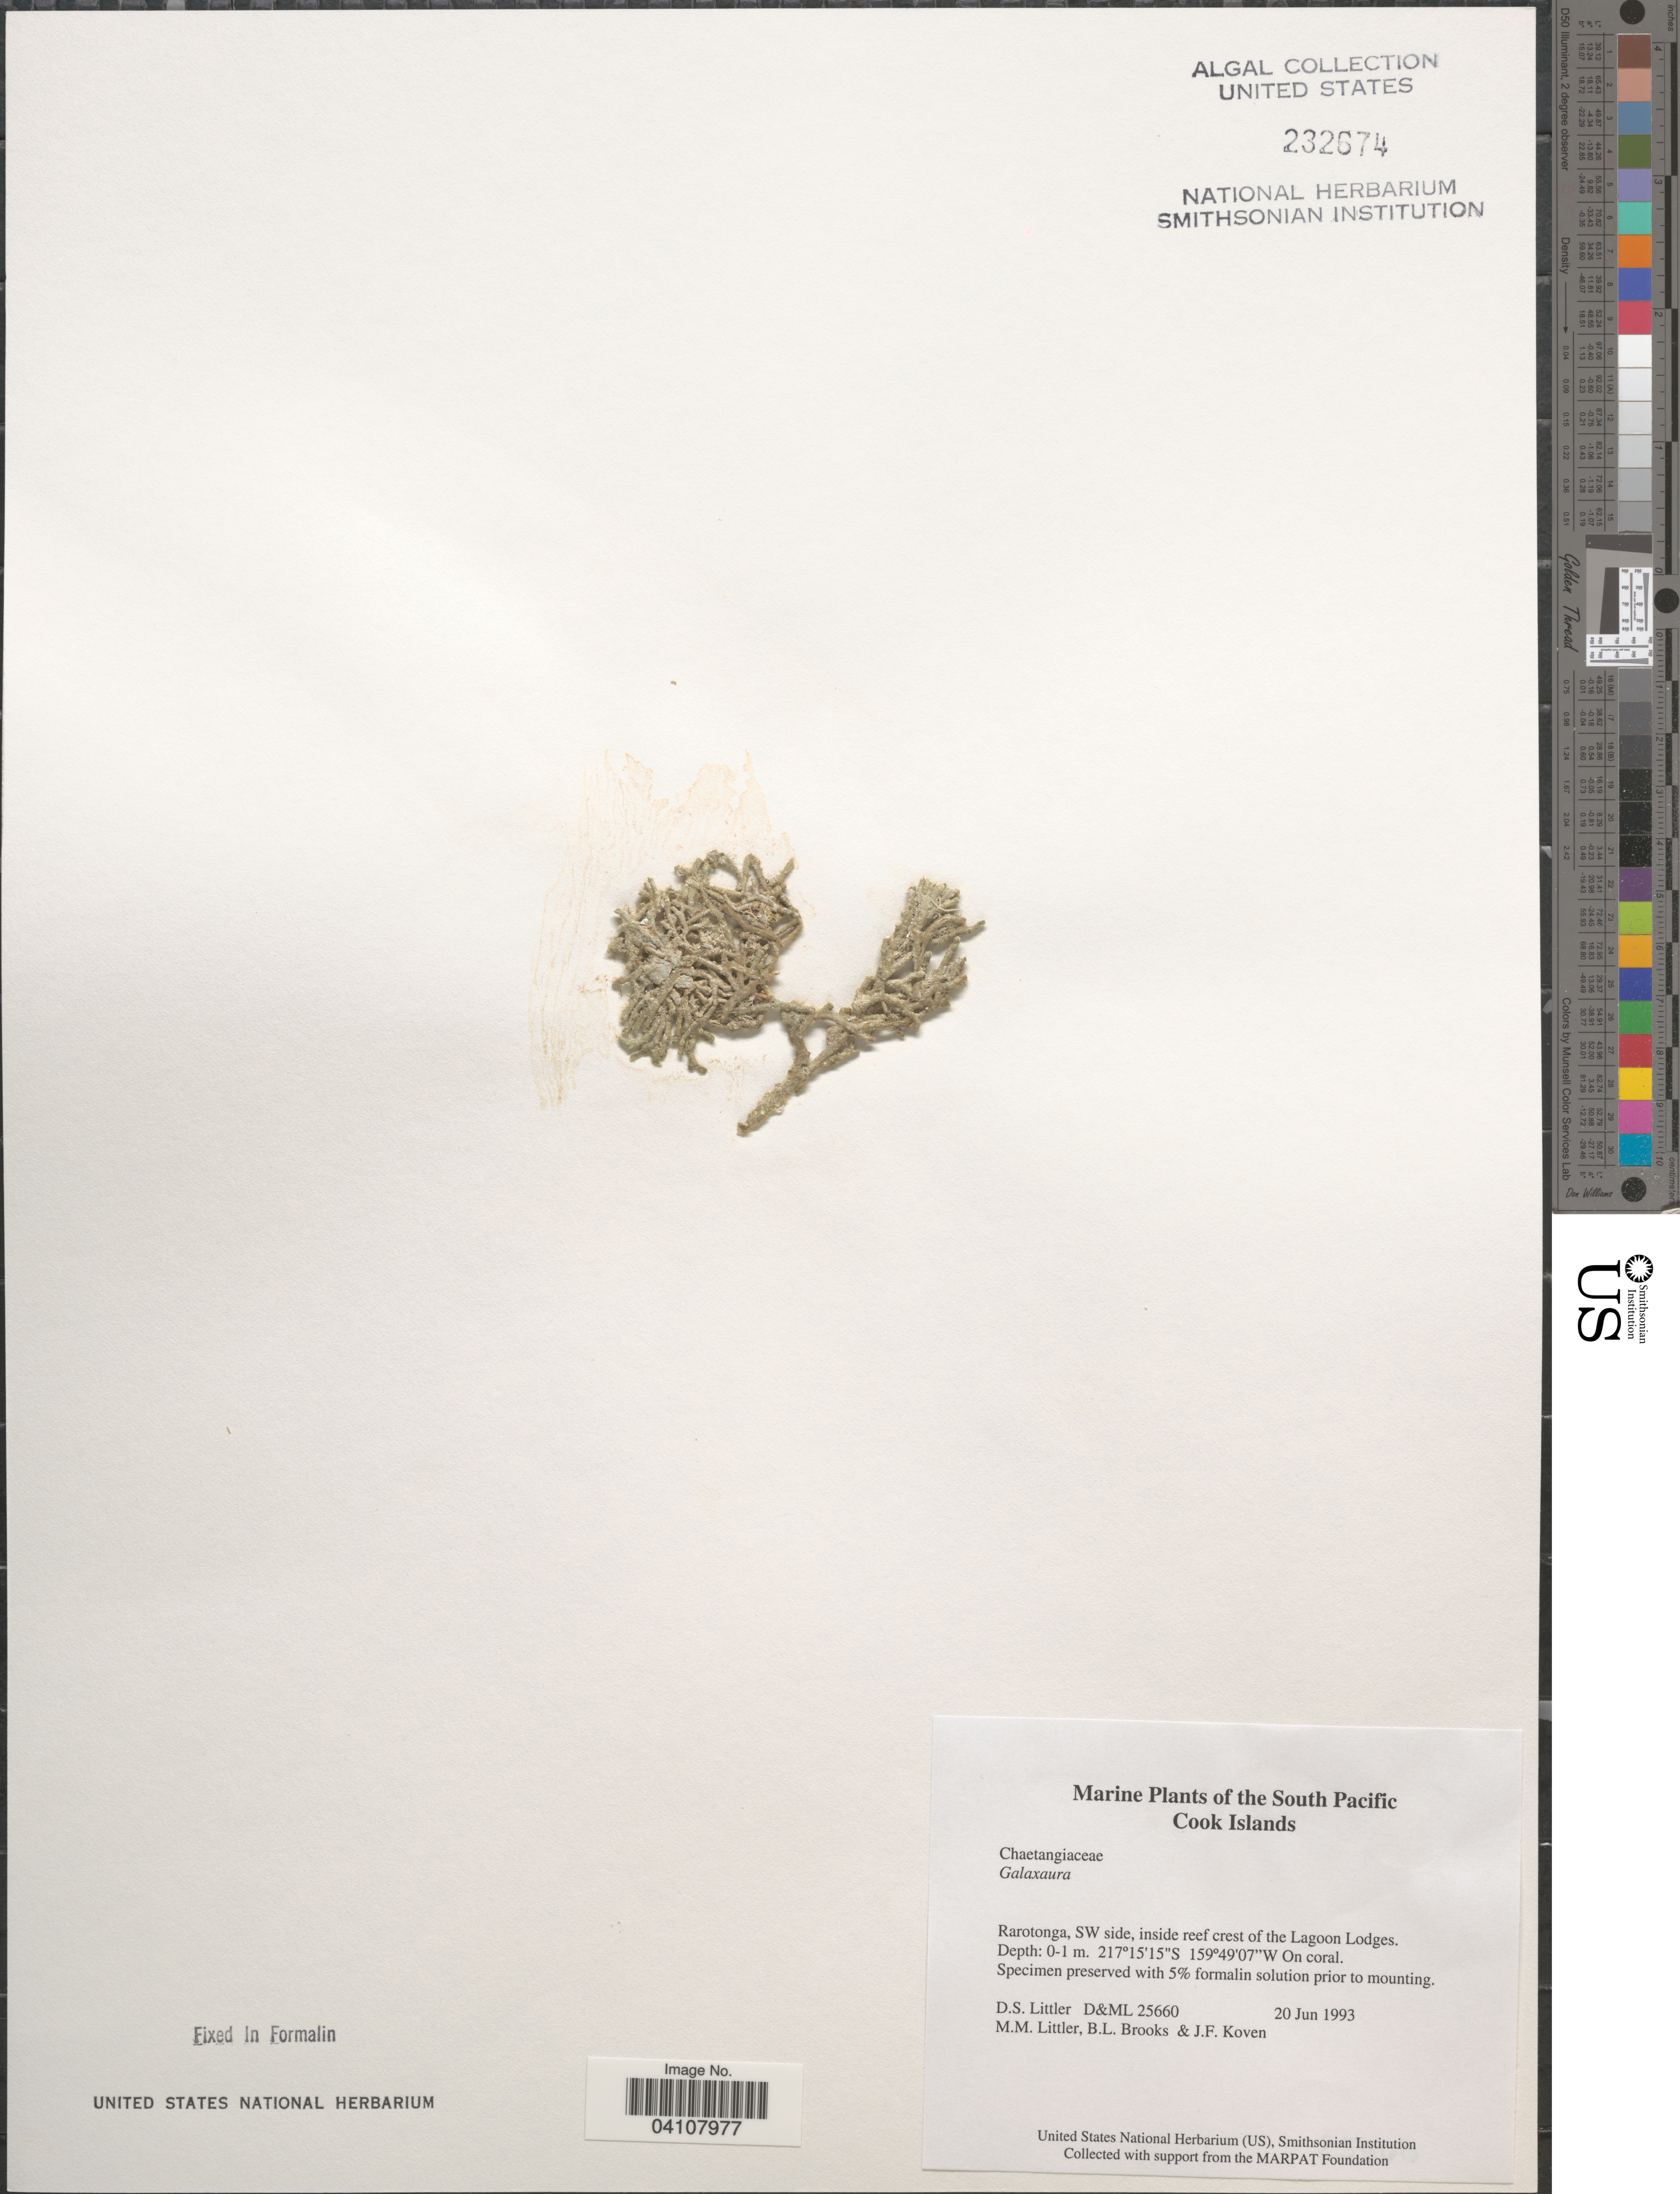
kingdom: Plantae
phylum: Rhodophyta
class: Florideophyceae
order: Nemaliales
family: Galaxauraceae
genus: Galaxaura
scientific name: Galaxaura sp.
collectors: D. S. Littler, B. Brooks & J. Koven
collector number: D&ML25660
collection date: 1993-06-20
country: Cook Islands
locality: The South Pacific. Rarotonga, SW side, inside reef crest of the Lagoon Lodges.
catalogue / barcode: US 232674